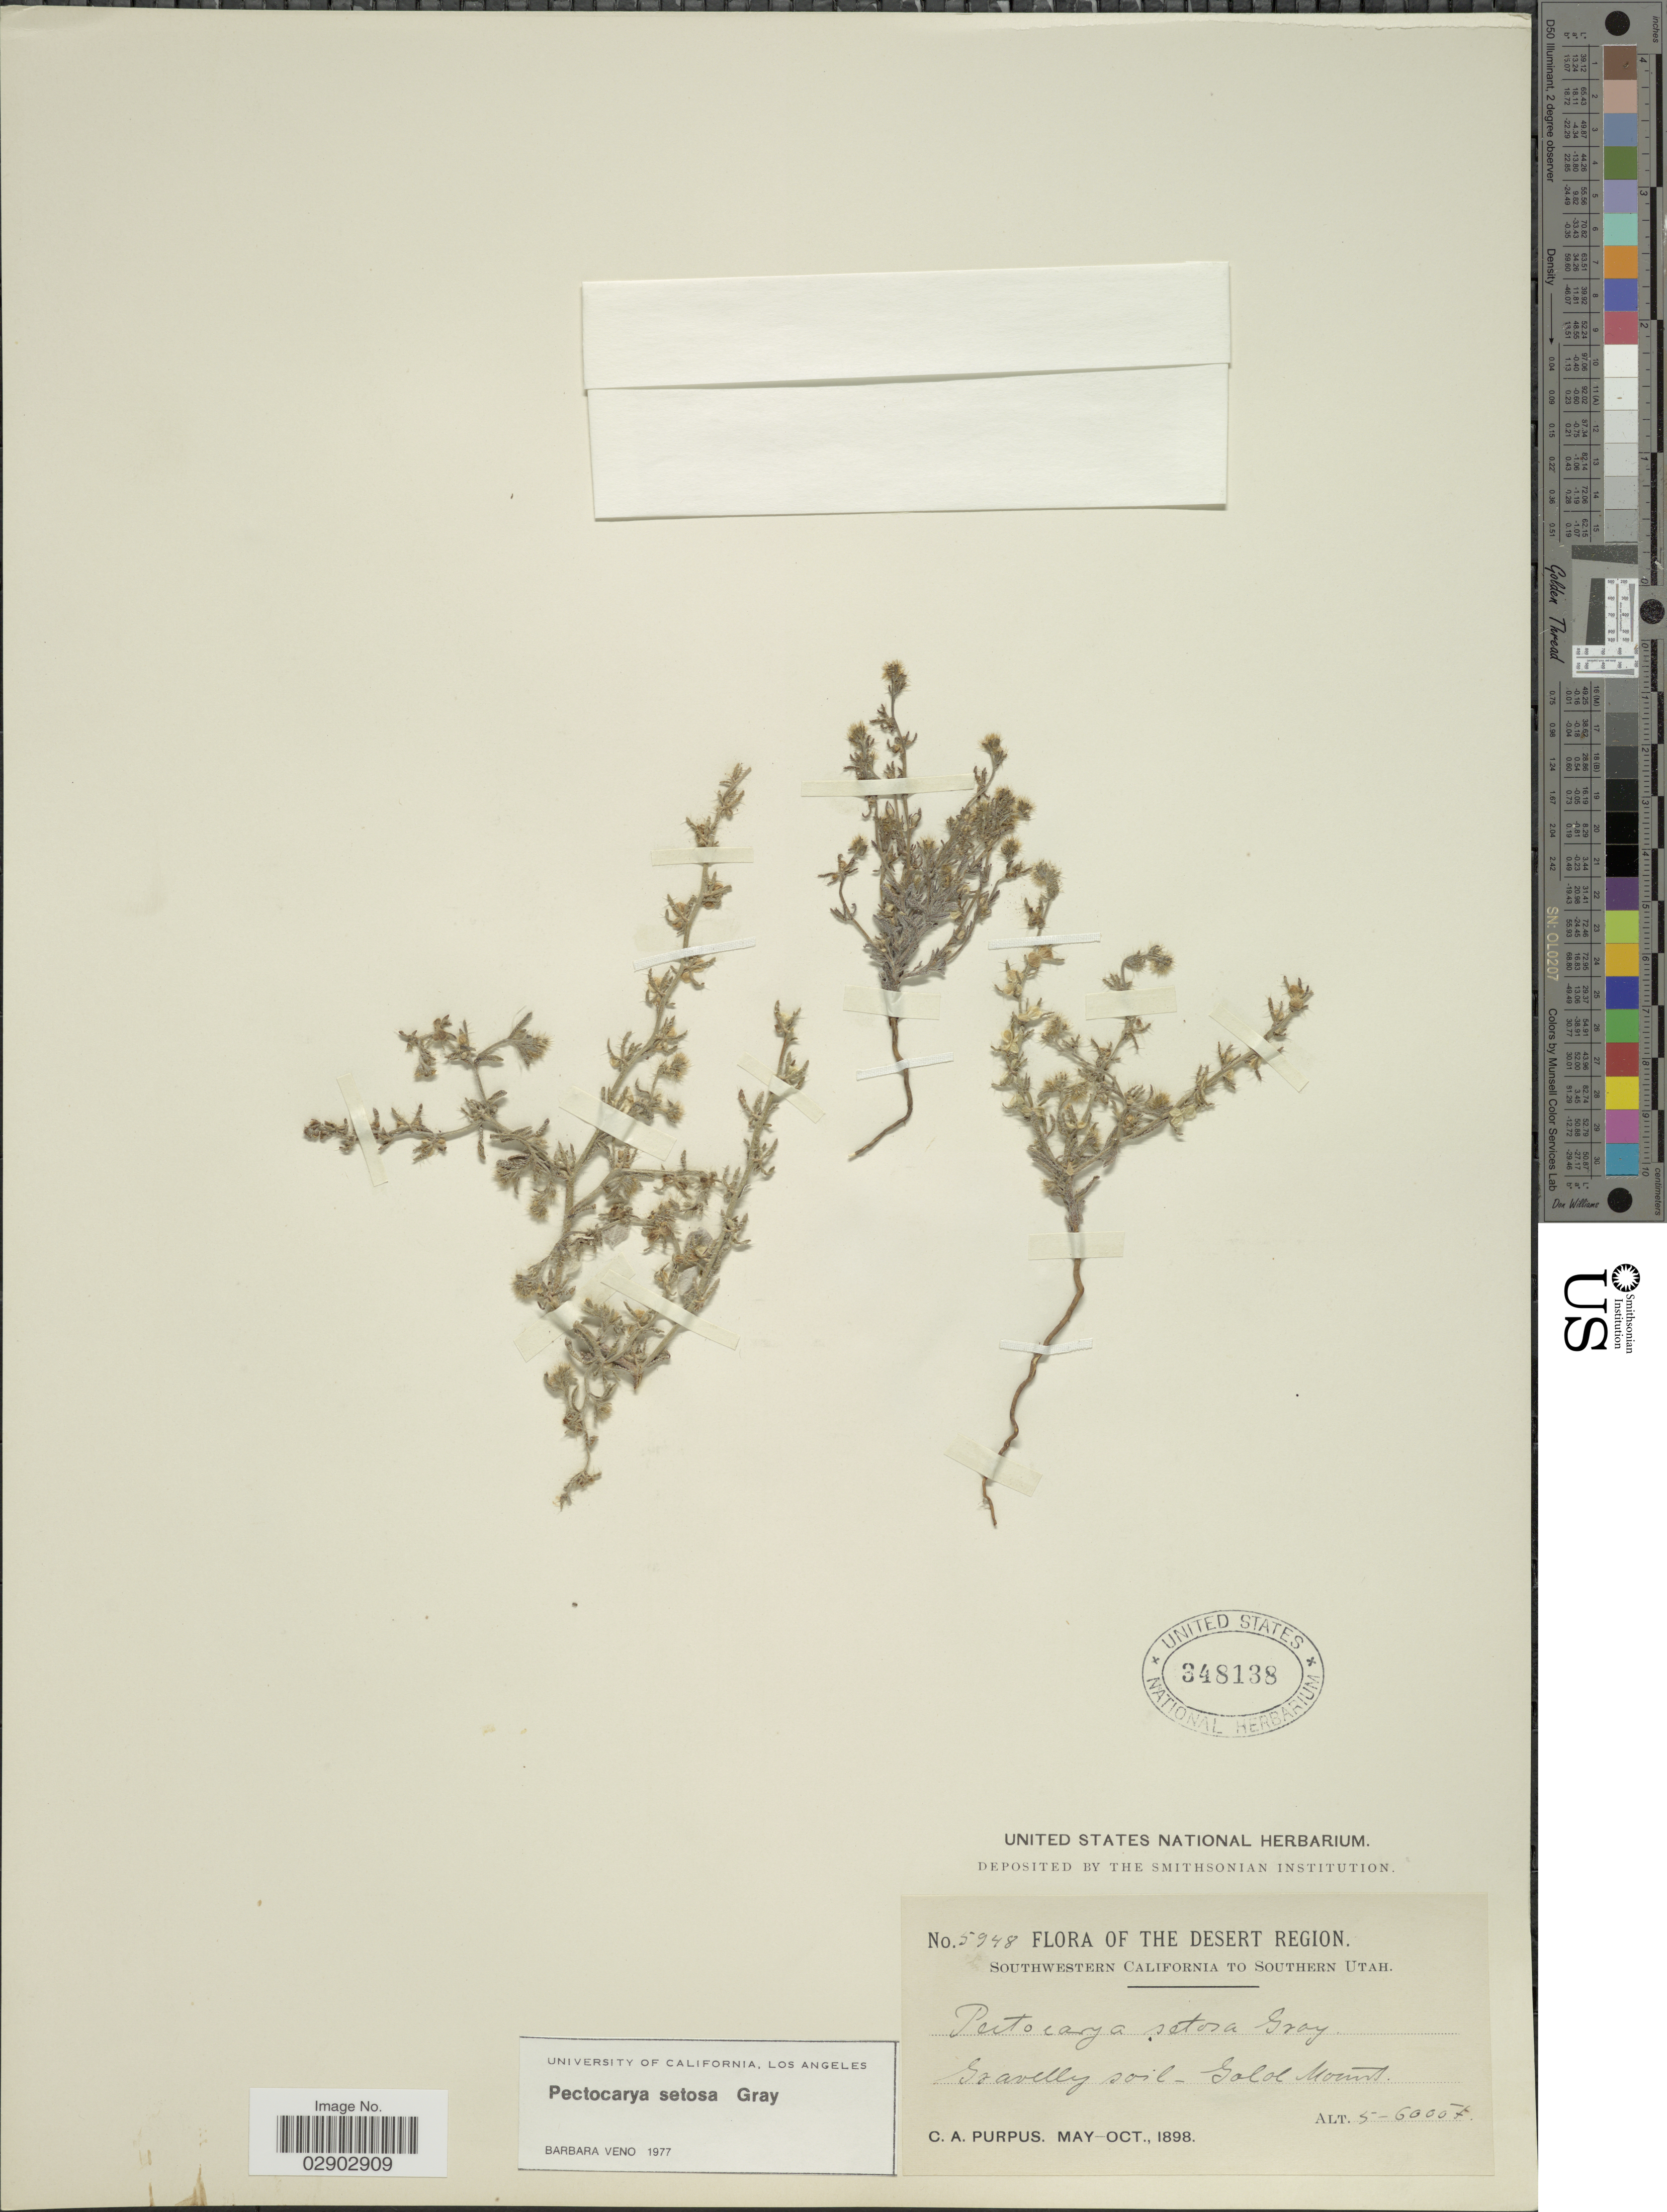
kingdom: Plantae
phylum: Tracheophyta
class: Magnoliopsida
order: Boraginales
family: Boraginaceae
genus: Pectocarya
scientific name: Pectocarya setosa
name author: A. Gray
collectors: C. A. Purpus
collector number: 5948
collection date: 1898-05/1898-10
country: United States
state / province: Nevada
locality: Southwestern California to Southern Utah. Gold Mount. Desert Region.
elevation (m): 1524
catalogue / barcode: US 348138